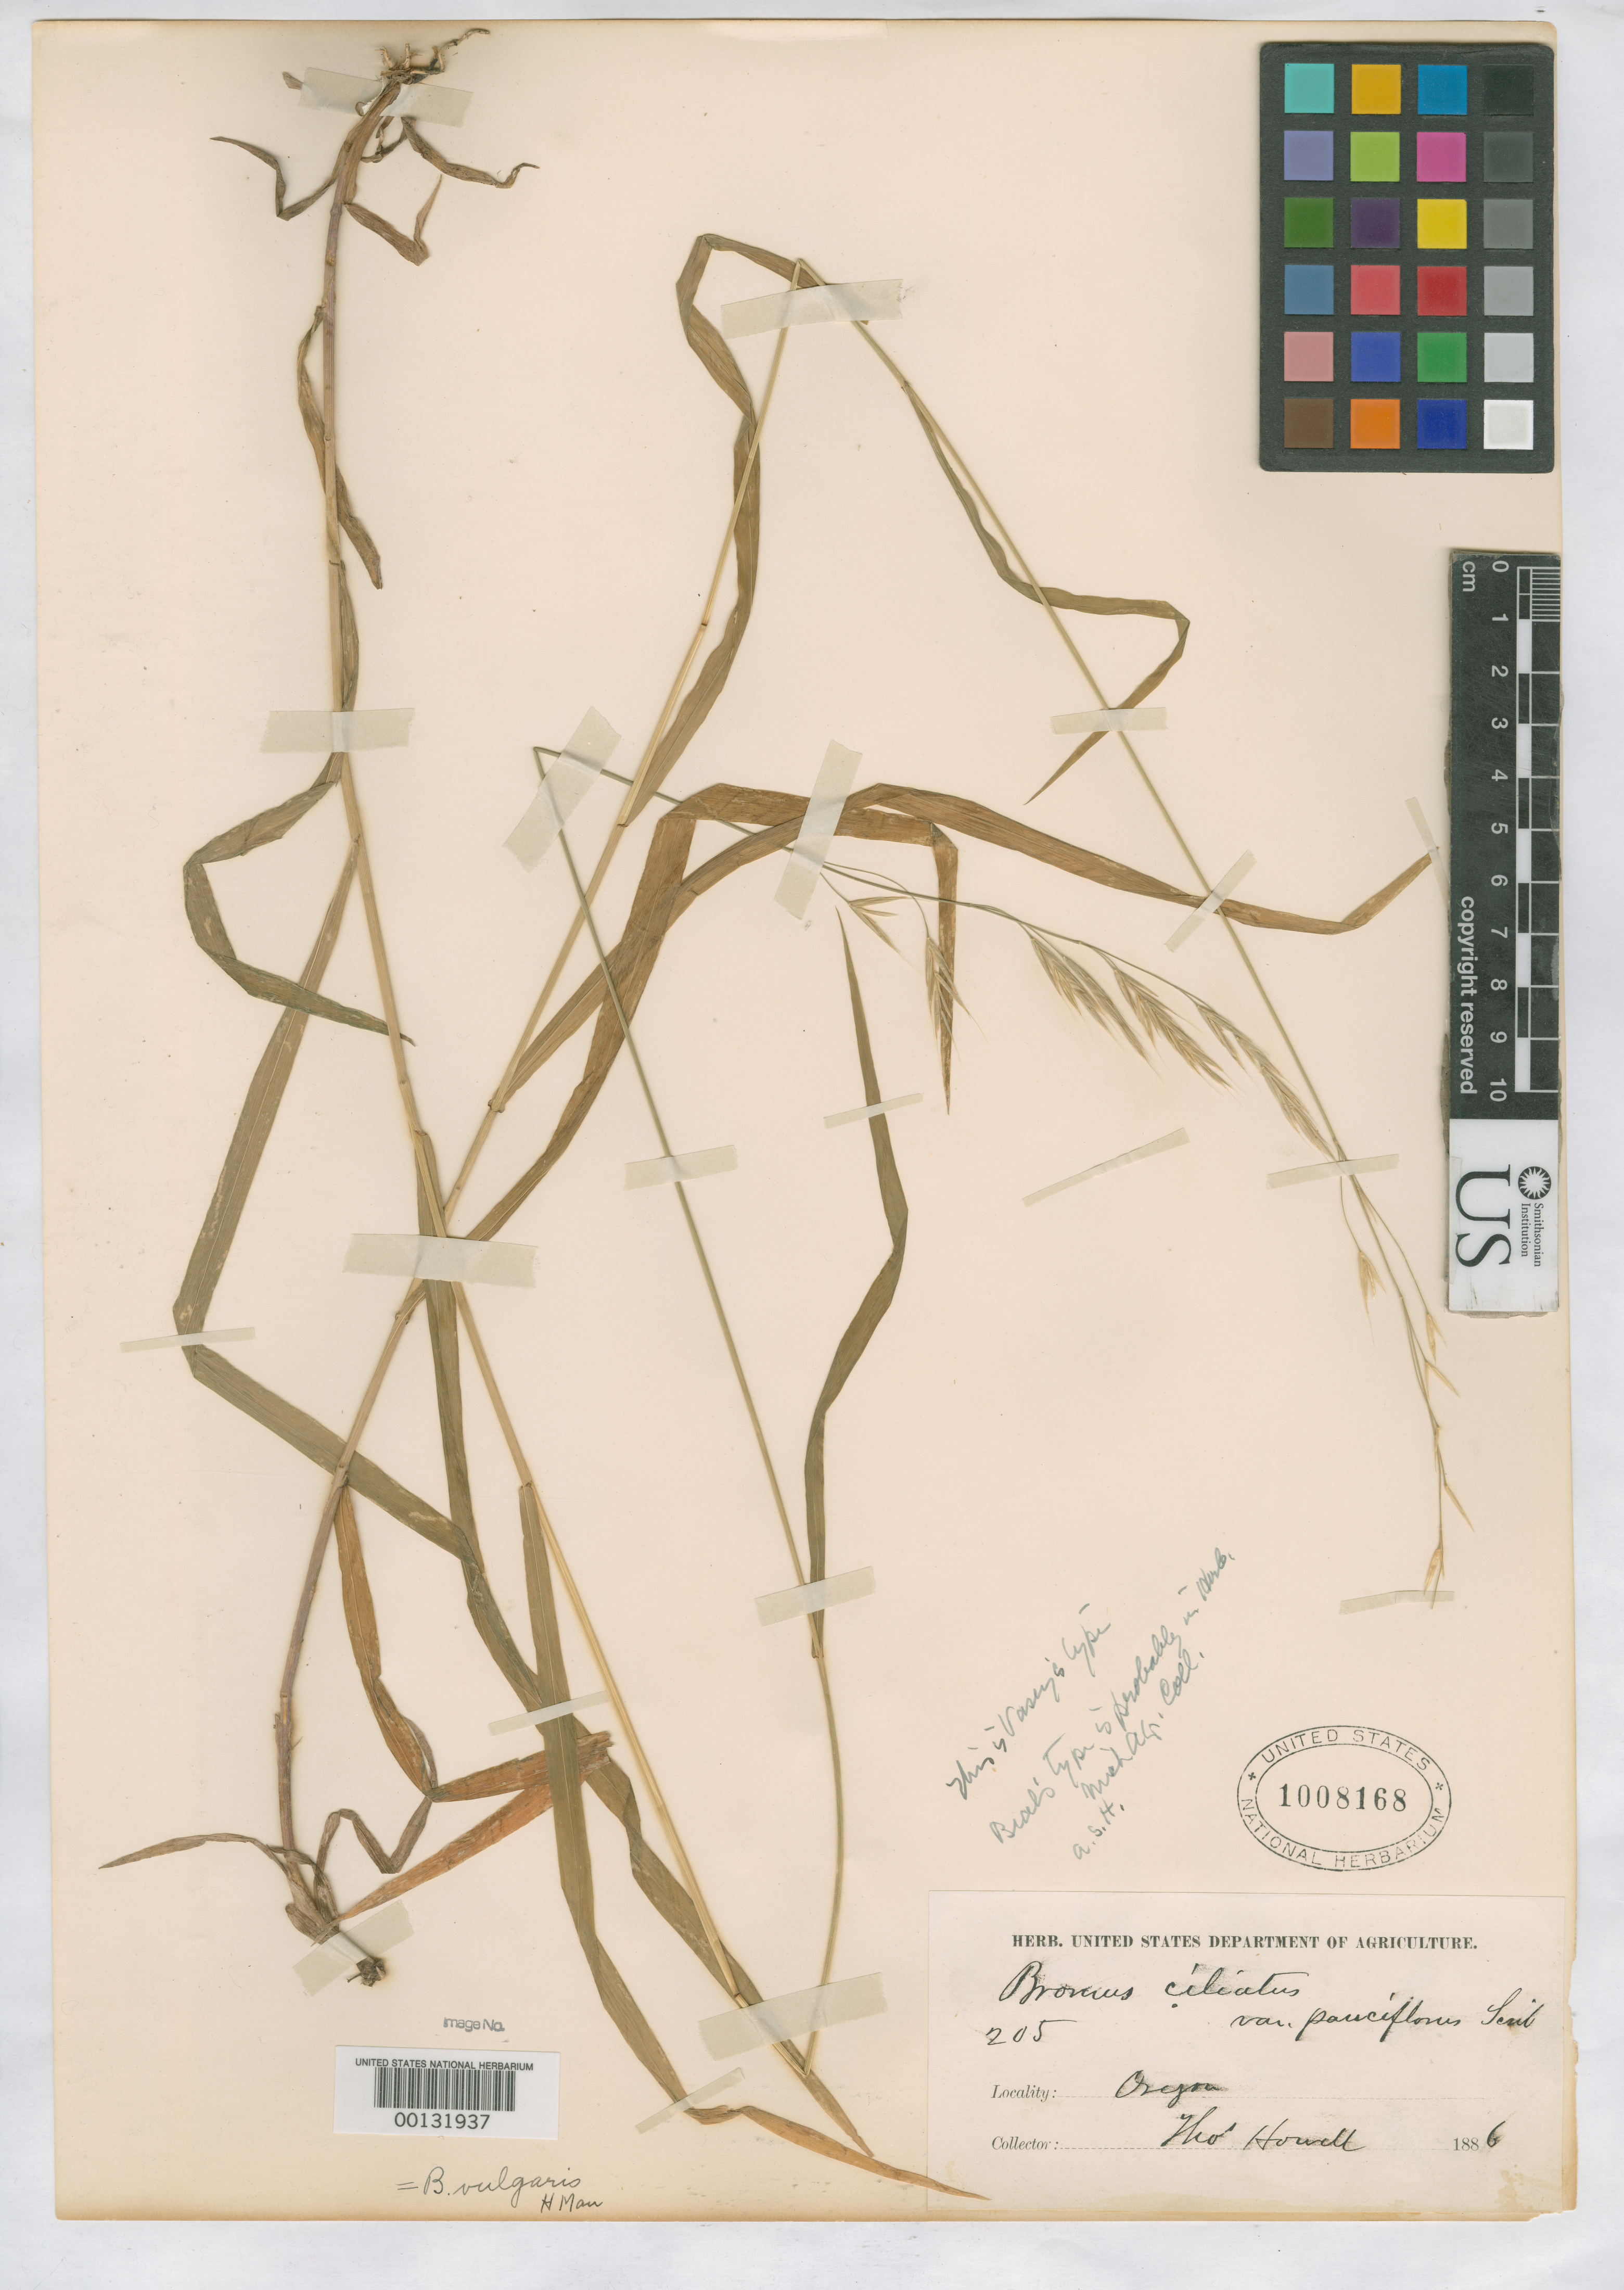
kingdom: Plantae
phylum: Tracheophyta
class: Liliopsida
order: Poales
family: Poaceae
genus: Bromus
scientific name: Bromus ciliatus var. pauciflorus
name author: Vasey ex W.J. Beal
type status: Type Collection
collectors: T. J. Howell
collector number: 205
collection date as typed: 1886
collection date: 1886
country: United States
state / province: Oregon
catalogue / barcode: US 1008168